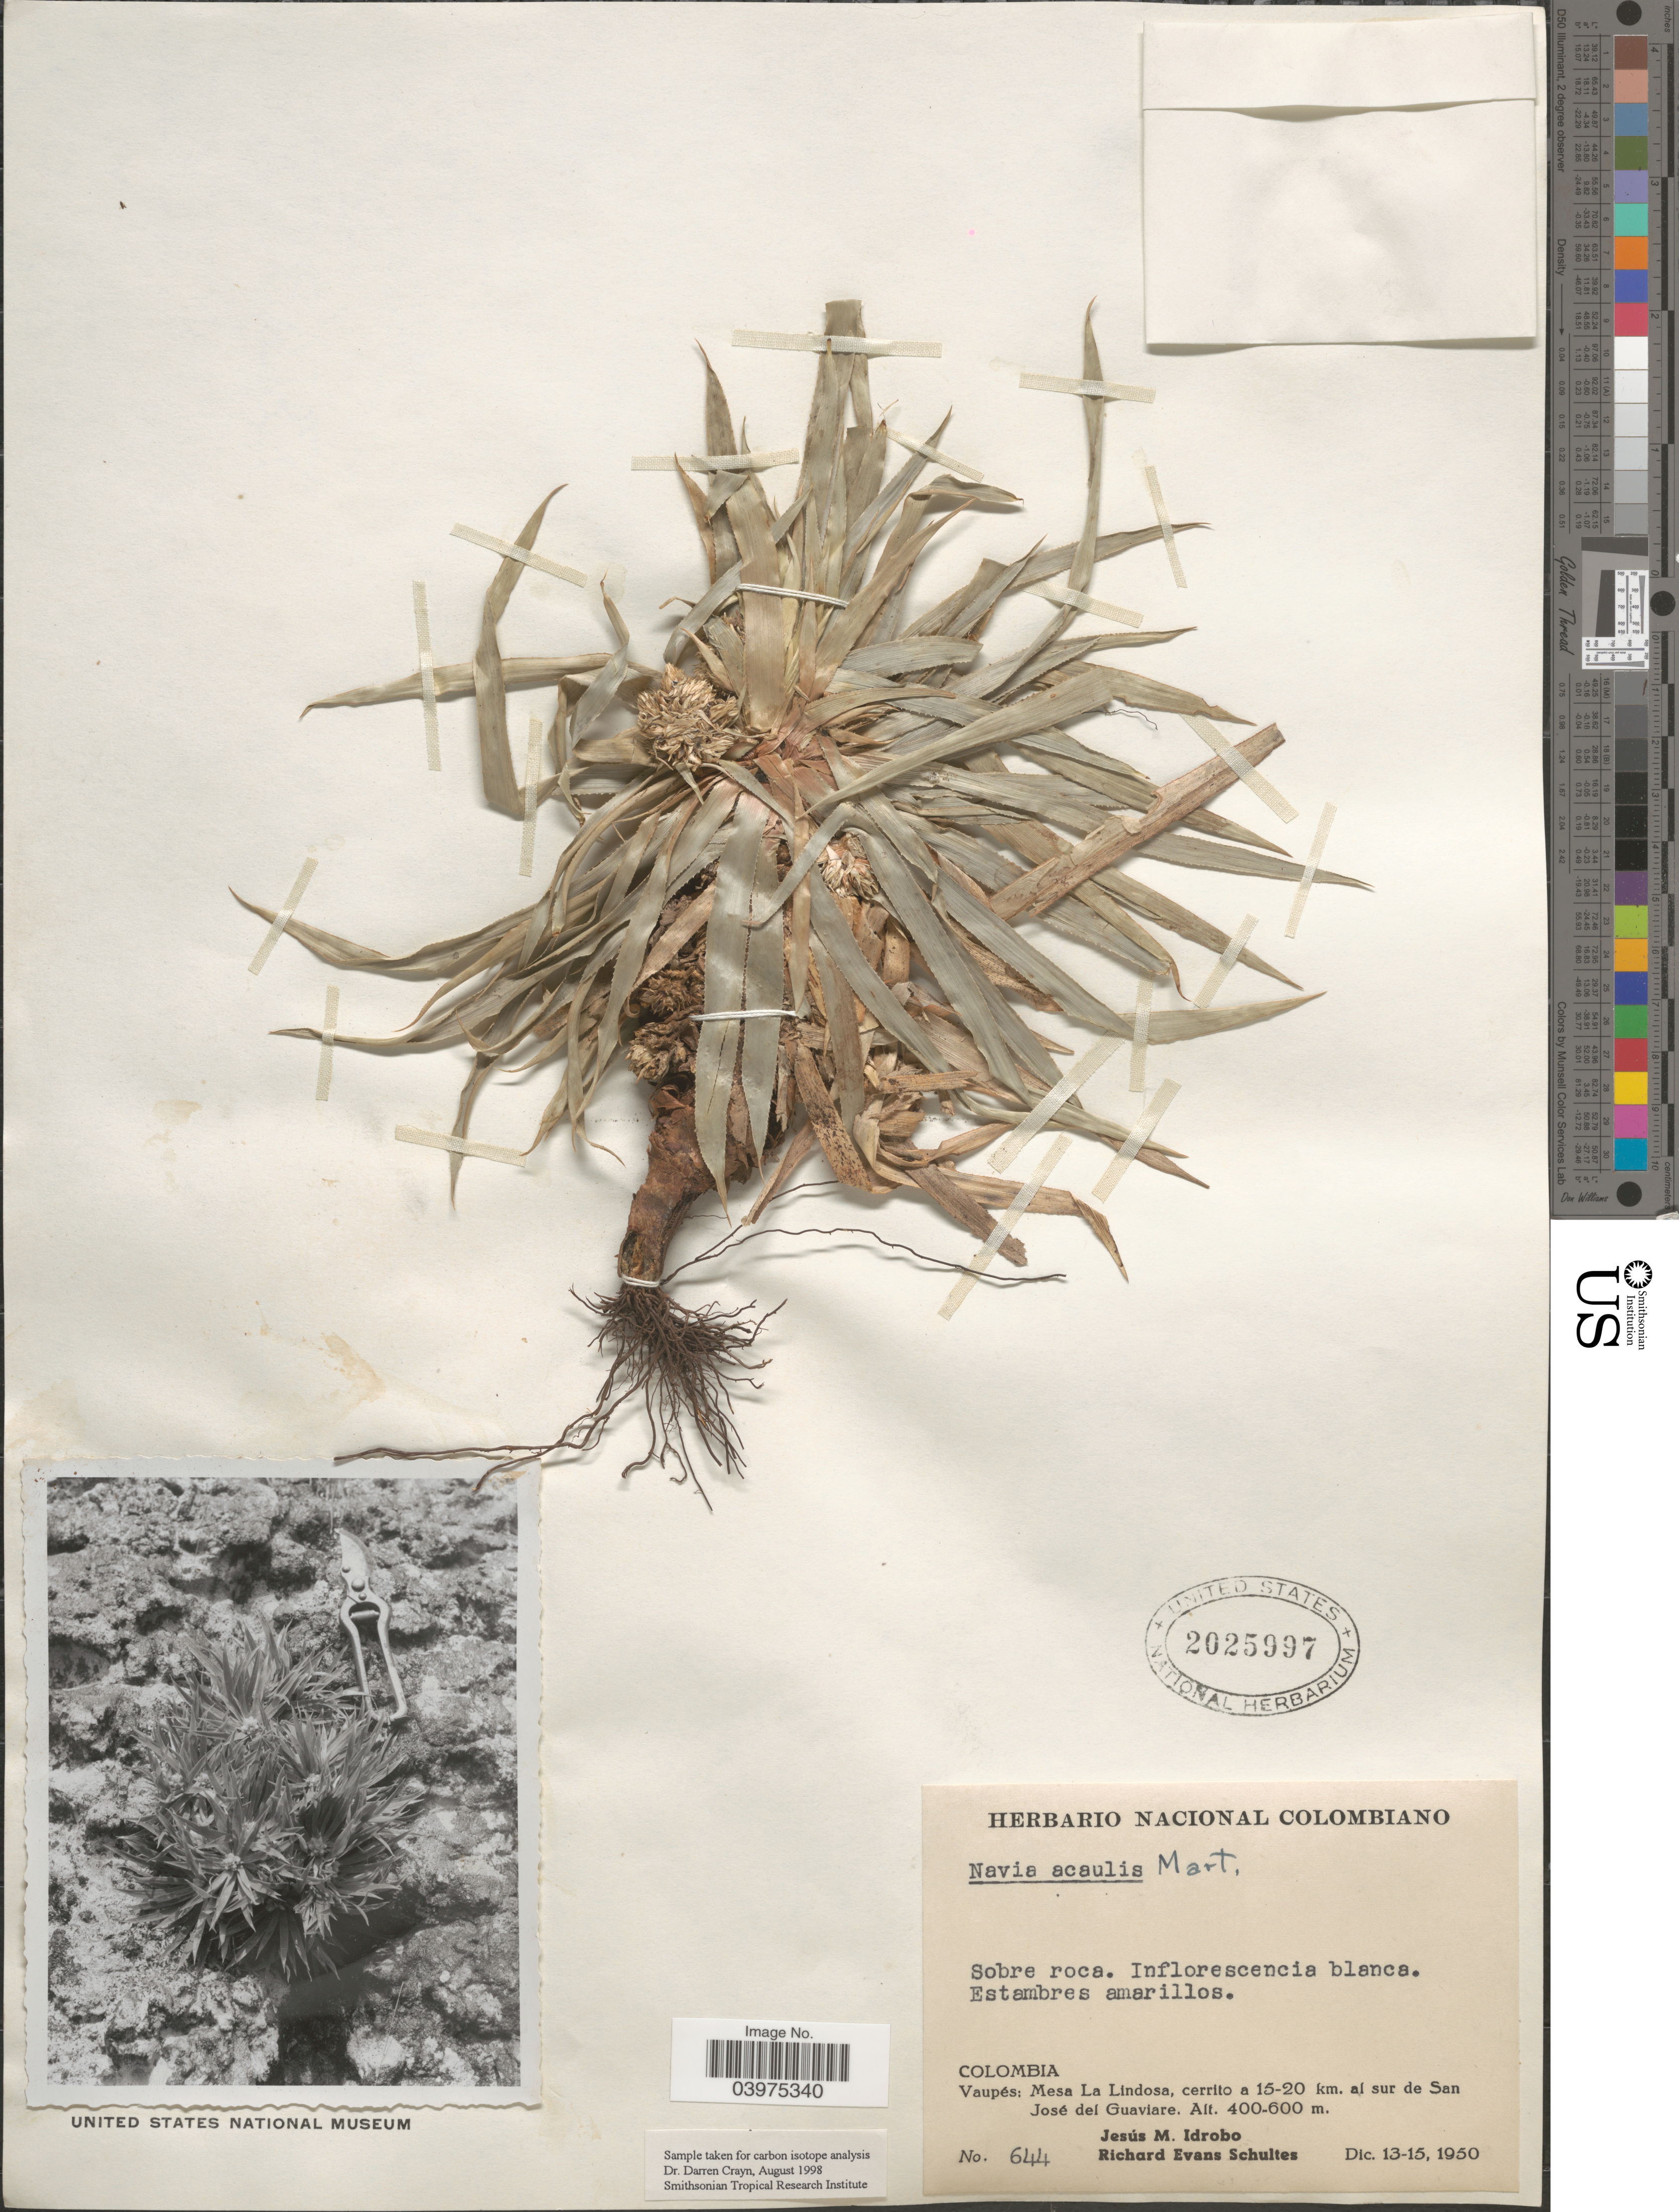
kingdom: Plantae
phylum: Tracheophyta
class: Liliopsida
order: Poales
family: Bromeliaceae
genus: Navia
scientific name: Navia acaulis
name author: Mart. ex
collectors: J. M. Idrobo & R. E. Schultes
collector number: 644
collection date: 1950-12-13/1950-12-15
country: Colombia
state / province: Vaupés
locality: Mesa La Lindosa, cerrito a 15-20 km. al sur de San José del Guaviare.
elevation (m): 400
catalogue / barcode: US 2025997